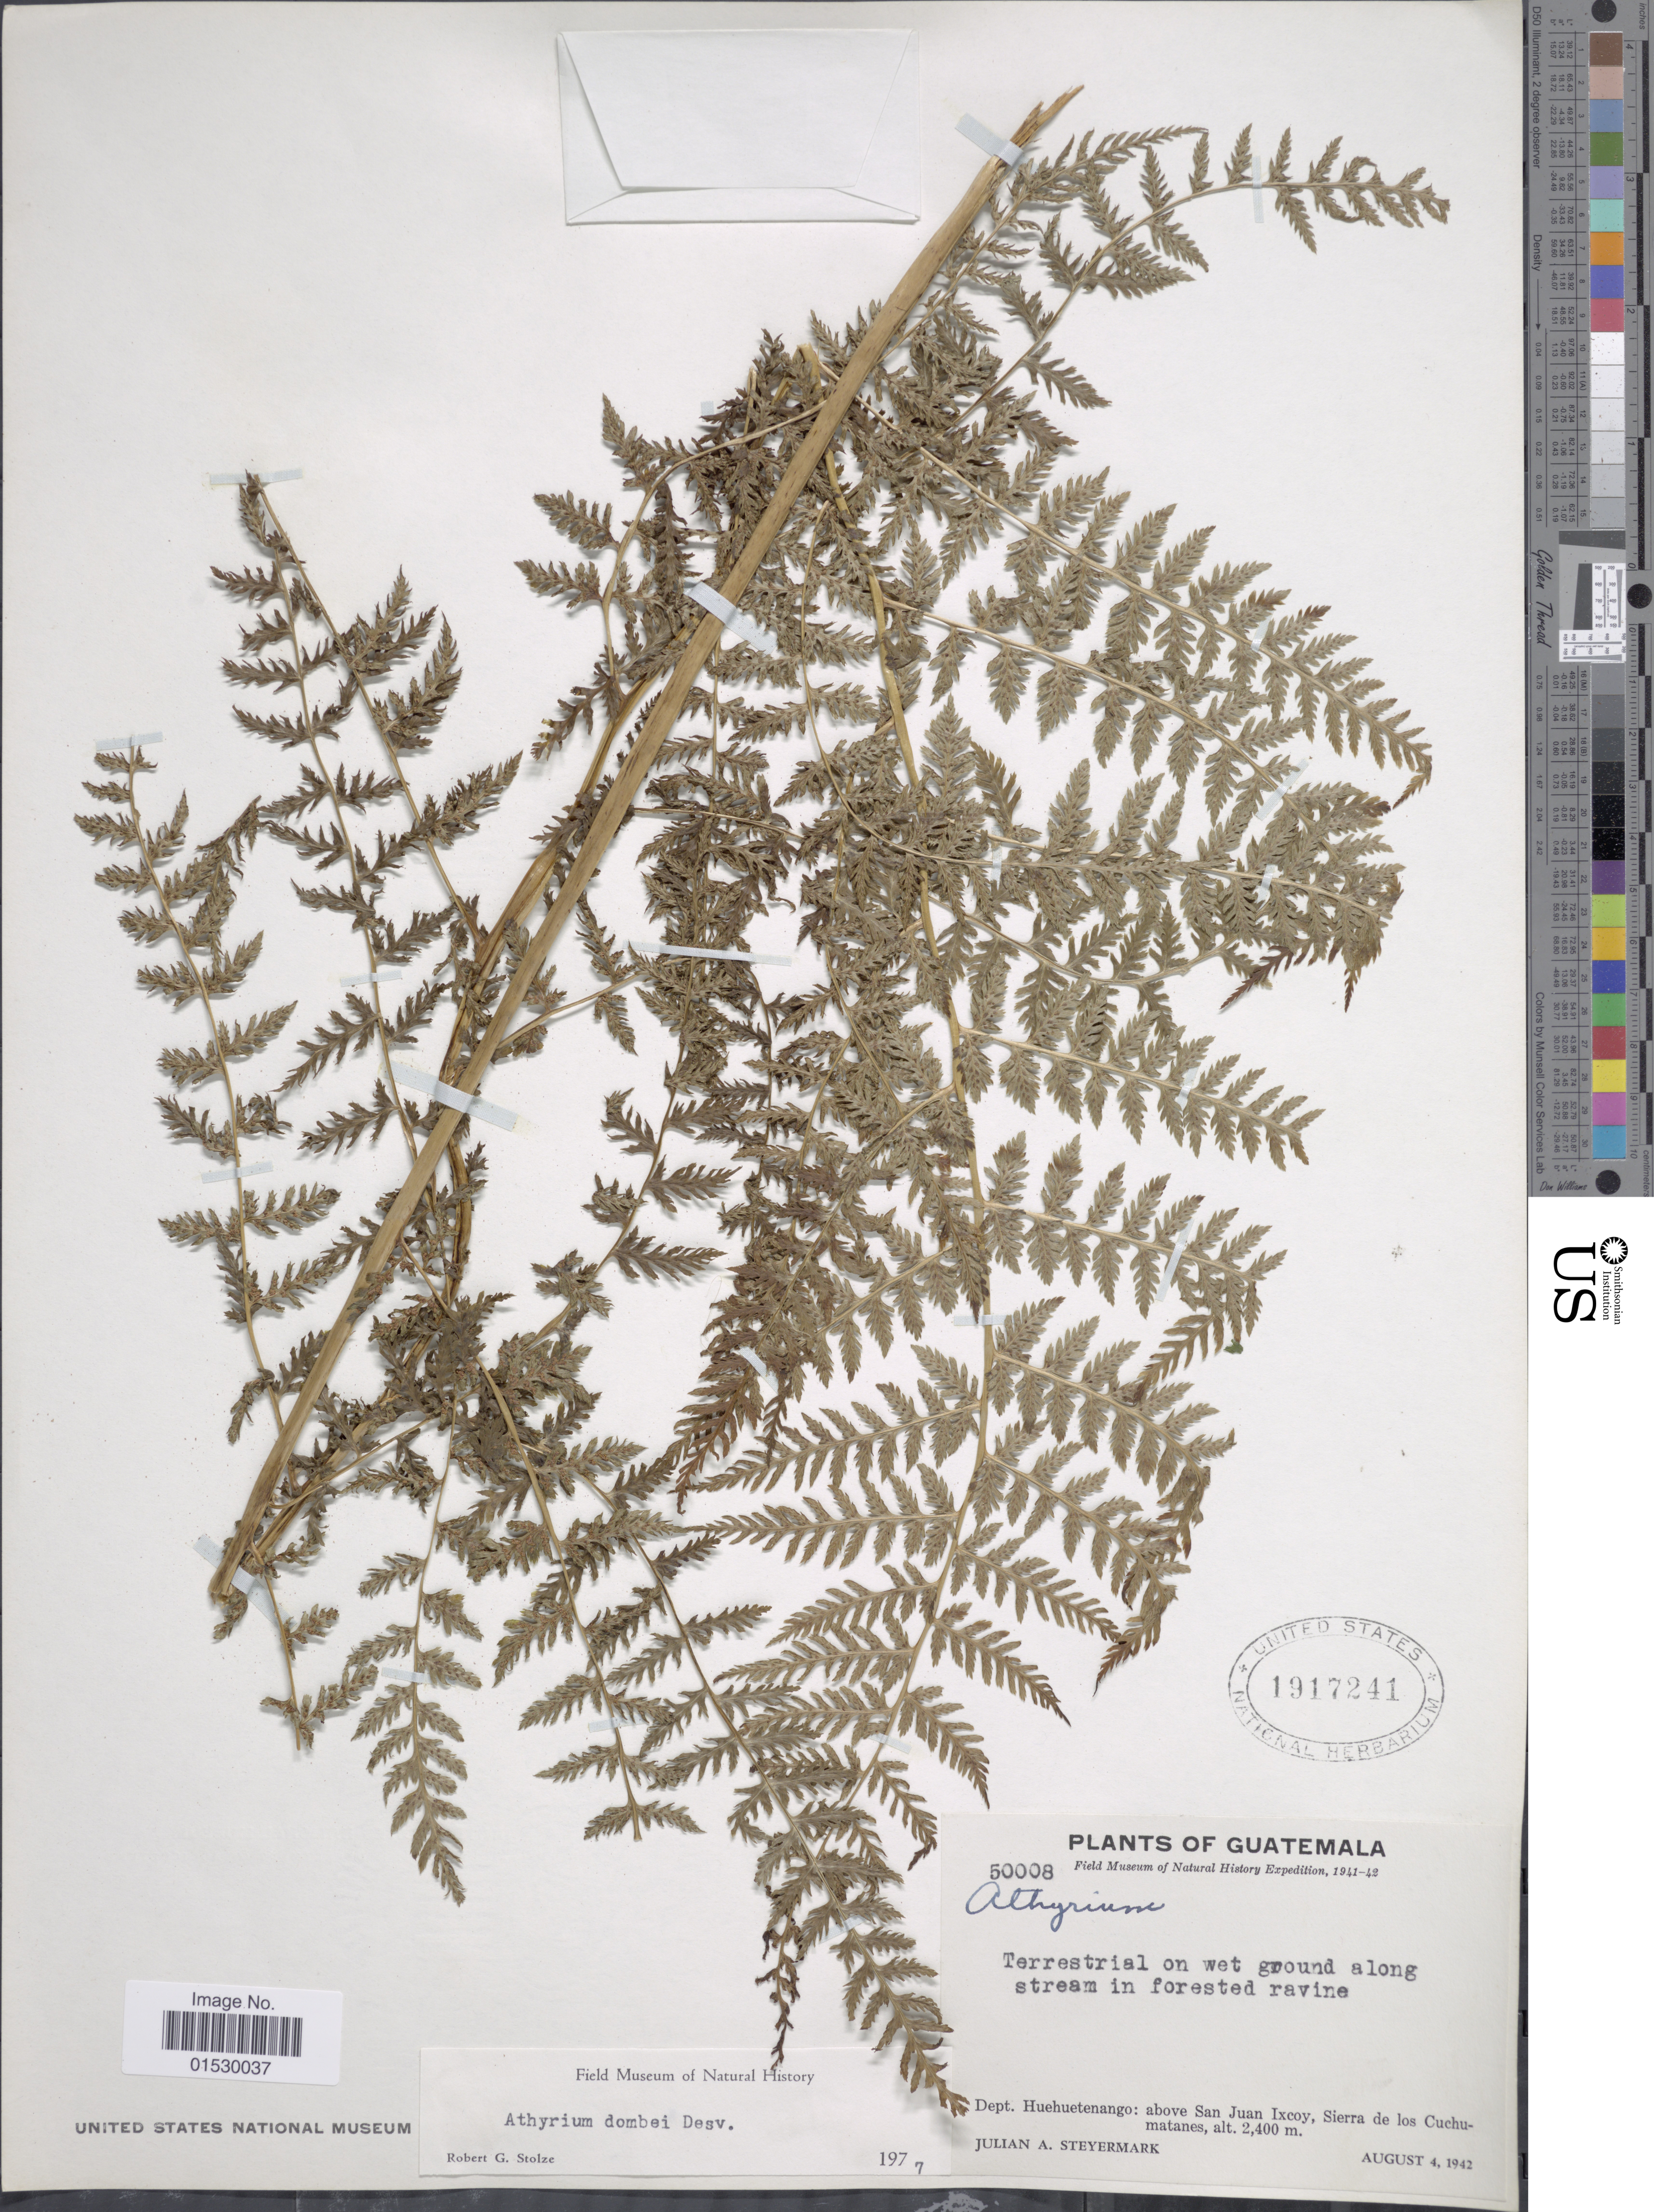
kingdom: Plantae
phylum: Tracheophyta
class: Polypodiopsida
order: Polypodiales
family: Athyriaceae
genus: Athyrium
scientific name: Athyrium dombei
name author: (Desv.) C. Chr.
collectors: J. Steyermark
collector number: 50008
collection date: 1942-08-04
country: Guatemala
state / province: Huehuetenango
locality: Terrestrial on wet ground along stream in forested ravince, above San Juan Ixcou, Sierra de los Cuchumatanes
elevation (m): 2400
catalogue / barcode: US 1917241